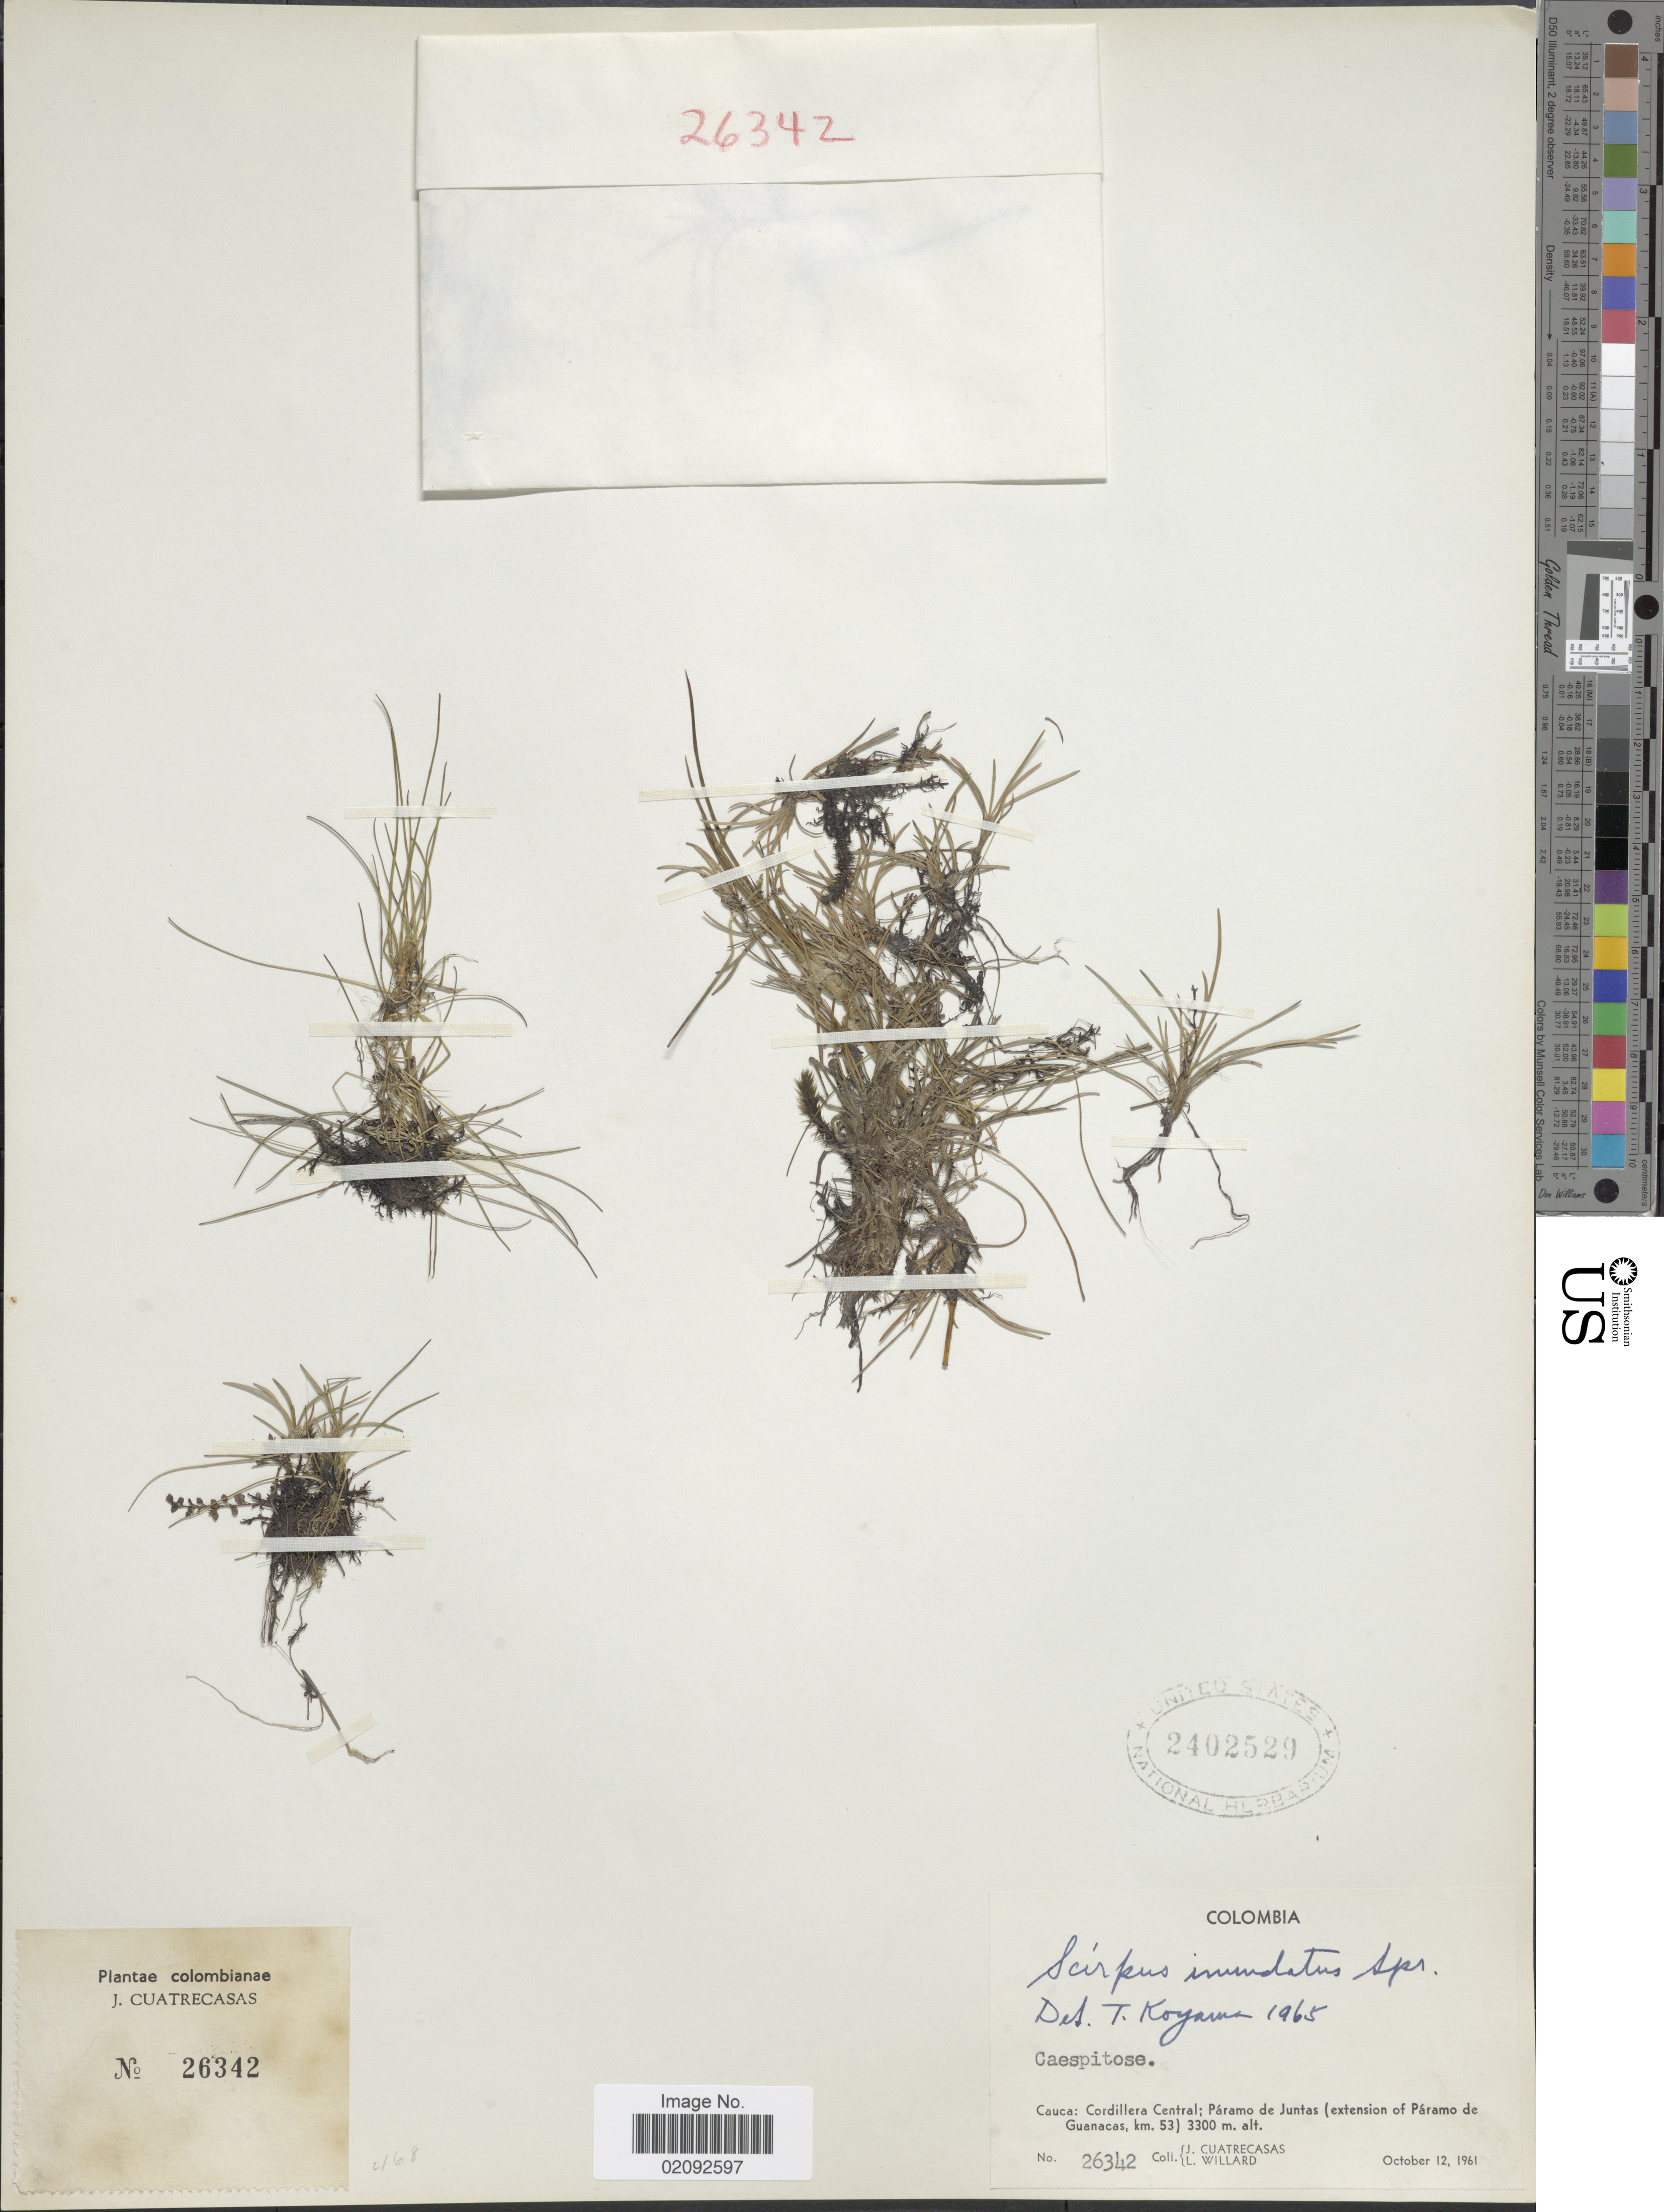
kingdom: Plantae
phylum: Tracheophyta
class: Liliopsida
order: Poales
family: Cyperaceae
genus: Isolepis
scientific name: Isolepis nigricans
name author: Kunth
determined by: Strong, Mark T., (BOT), Smithsonian Institution - National Museum of Natural History (UNITED STATES)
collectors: J. Cuatrecasas & L. Willard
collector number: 26342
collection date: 1961-10-12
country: Colombia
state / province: Cauca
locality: Cordillera Central; Paramo de Juntas (extension of Paramo de Guanacas, km 53)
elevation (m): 3300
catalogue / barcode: US 2402529